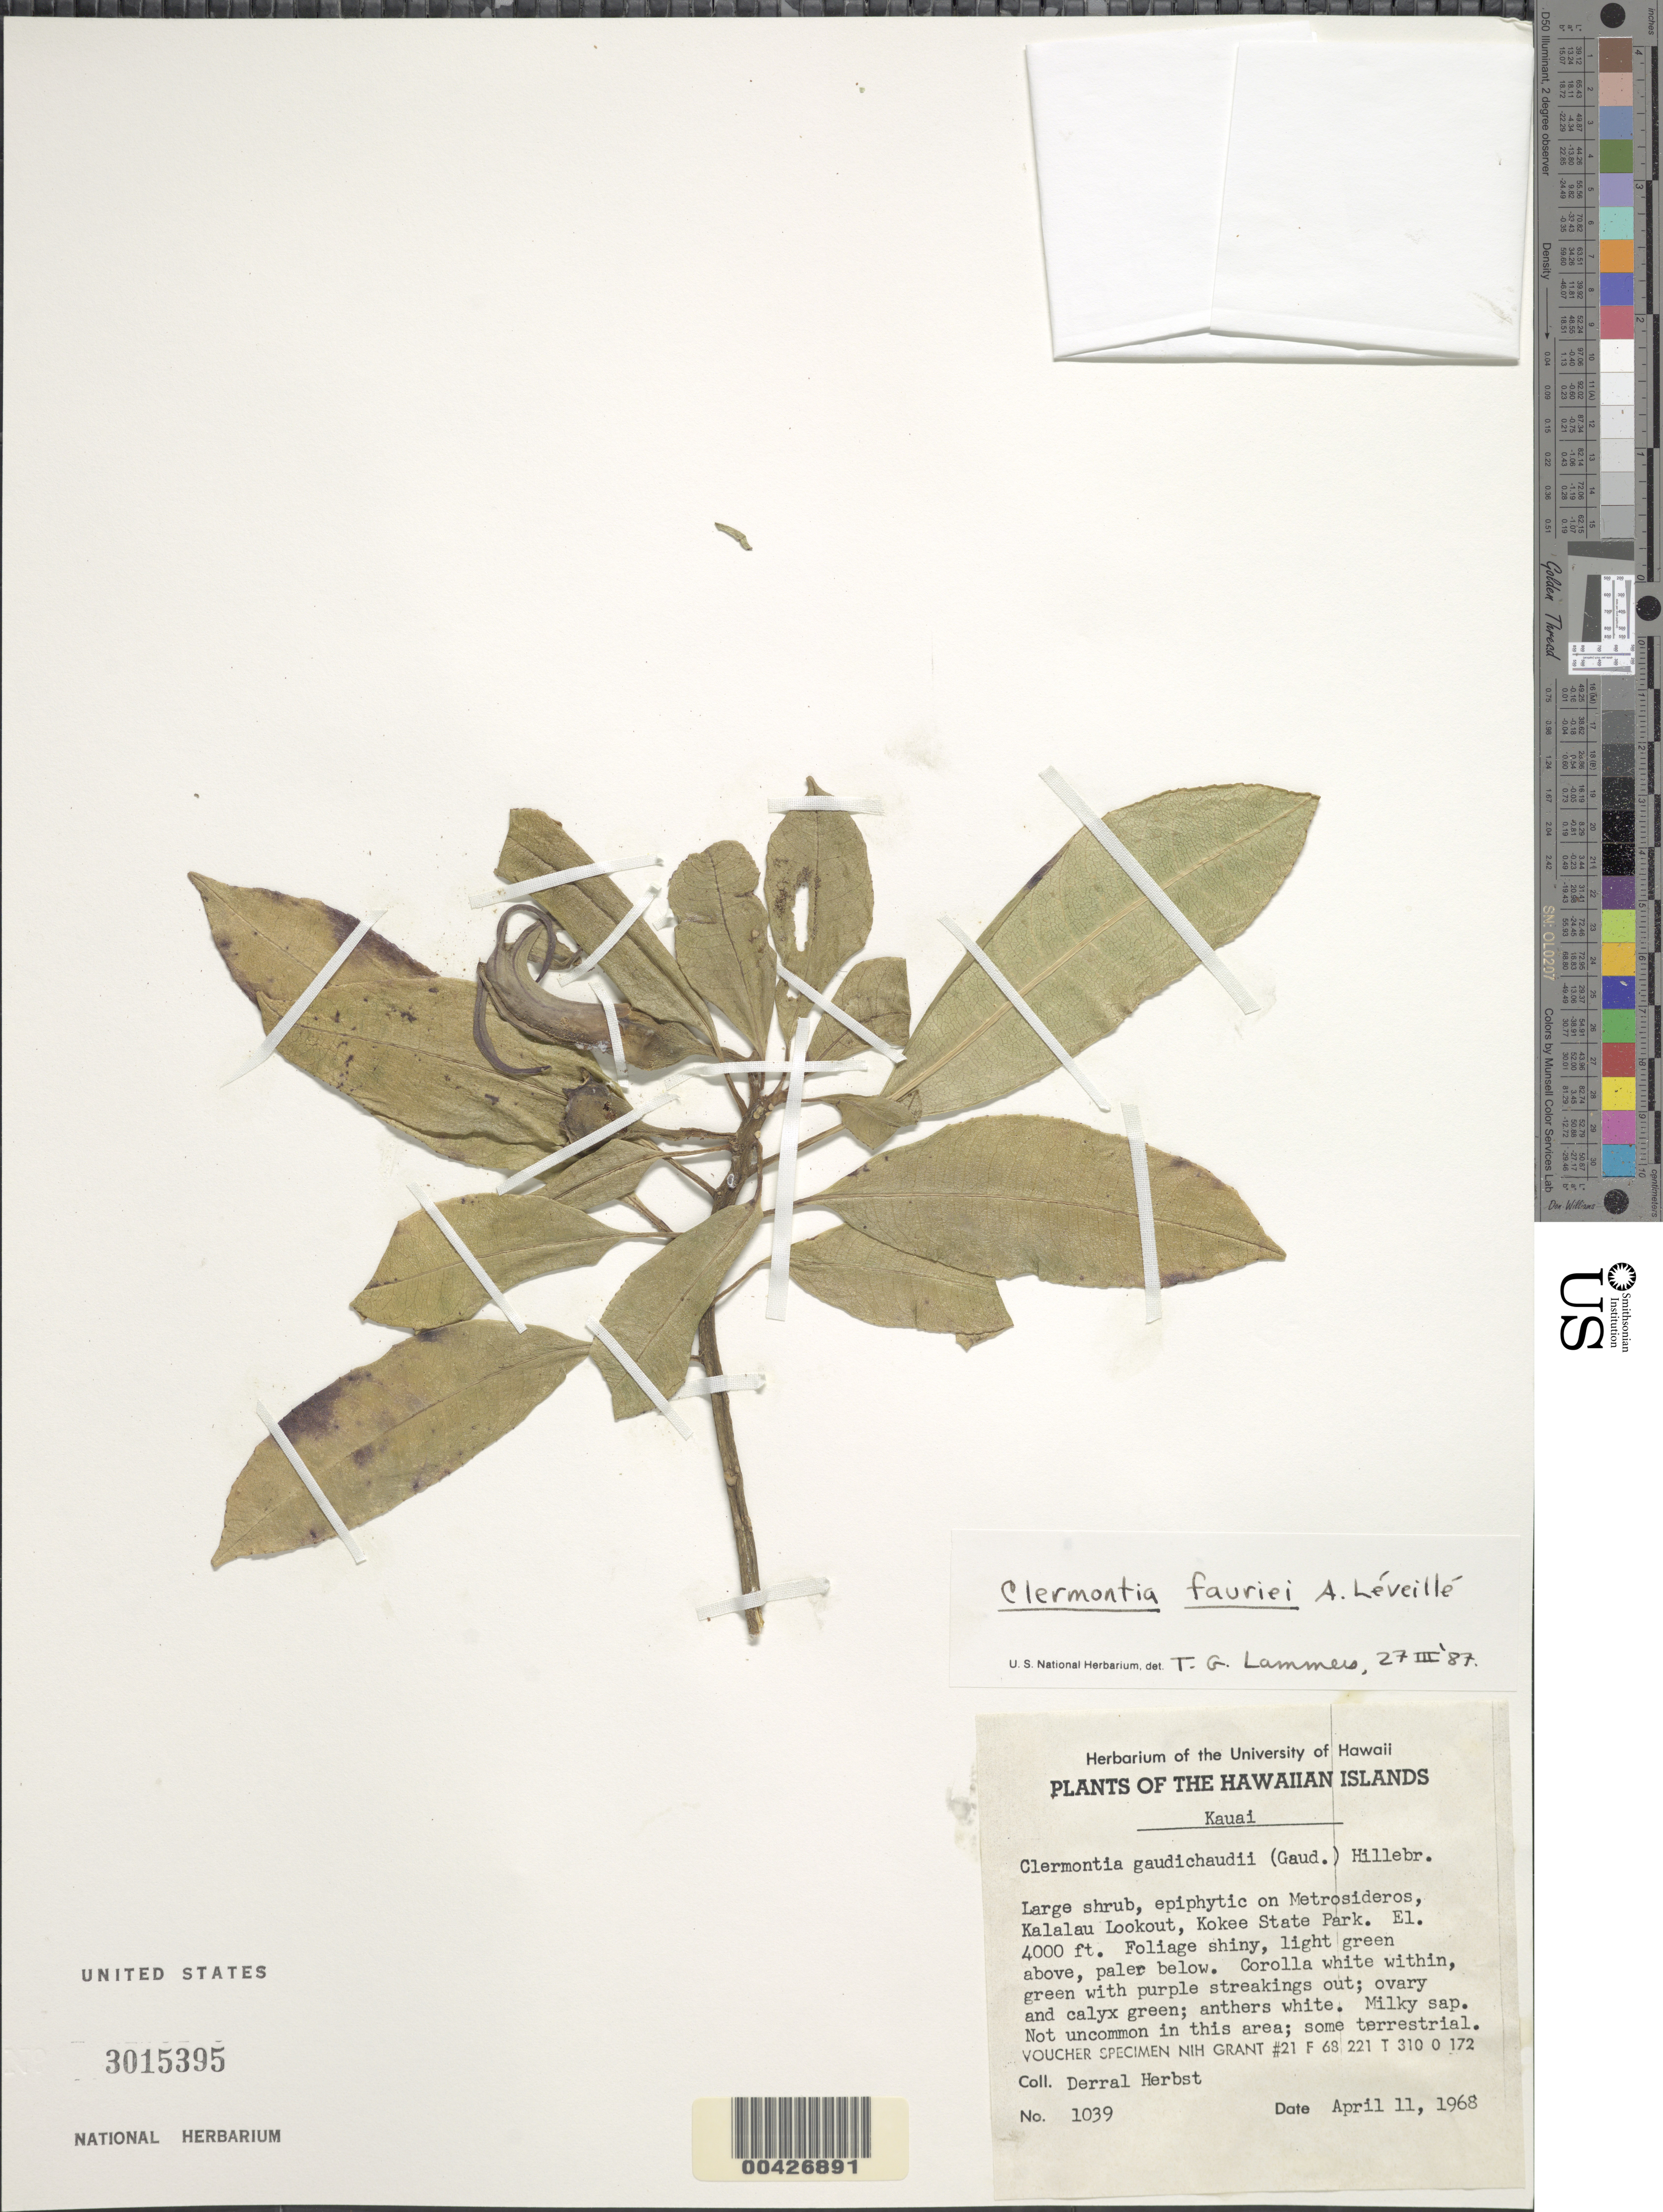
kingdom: Plantae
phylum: Tracheophyta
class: Magnoliopsida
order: Asterales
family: Campanulaceae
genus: Clermontia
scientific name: Clermontia fauriei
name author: H. Lév.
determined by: Lammers, T. G.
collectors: D. R. Herbst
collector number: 1039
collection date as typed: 11 Apr 1968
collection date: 1968-04-11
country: United States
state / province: Hawaii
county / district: Kauai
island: Kaua'i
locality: Kalalau Lookout, Kokee State Park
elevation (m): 1219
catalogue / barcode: US 3015395